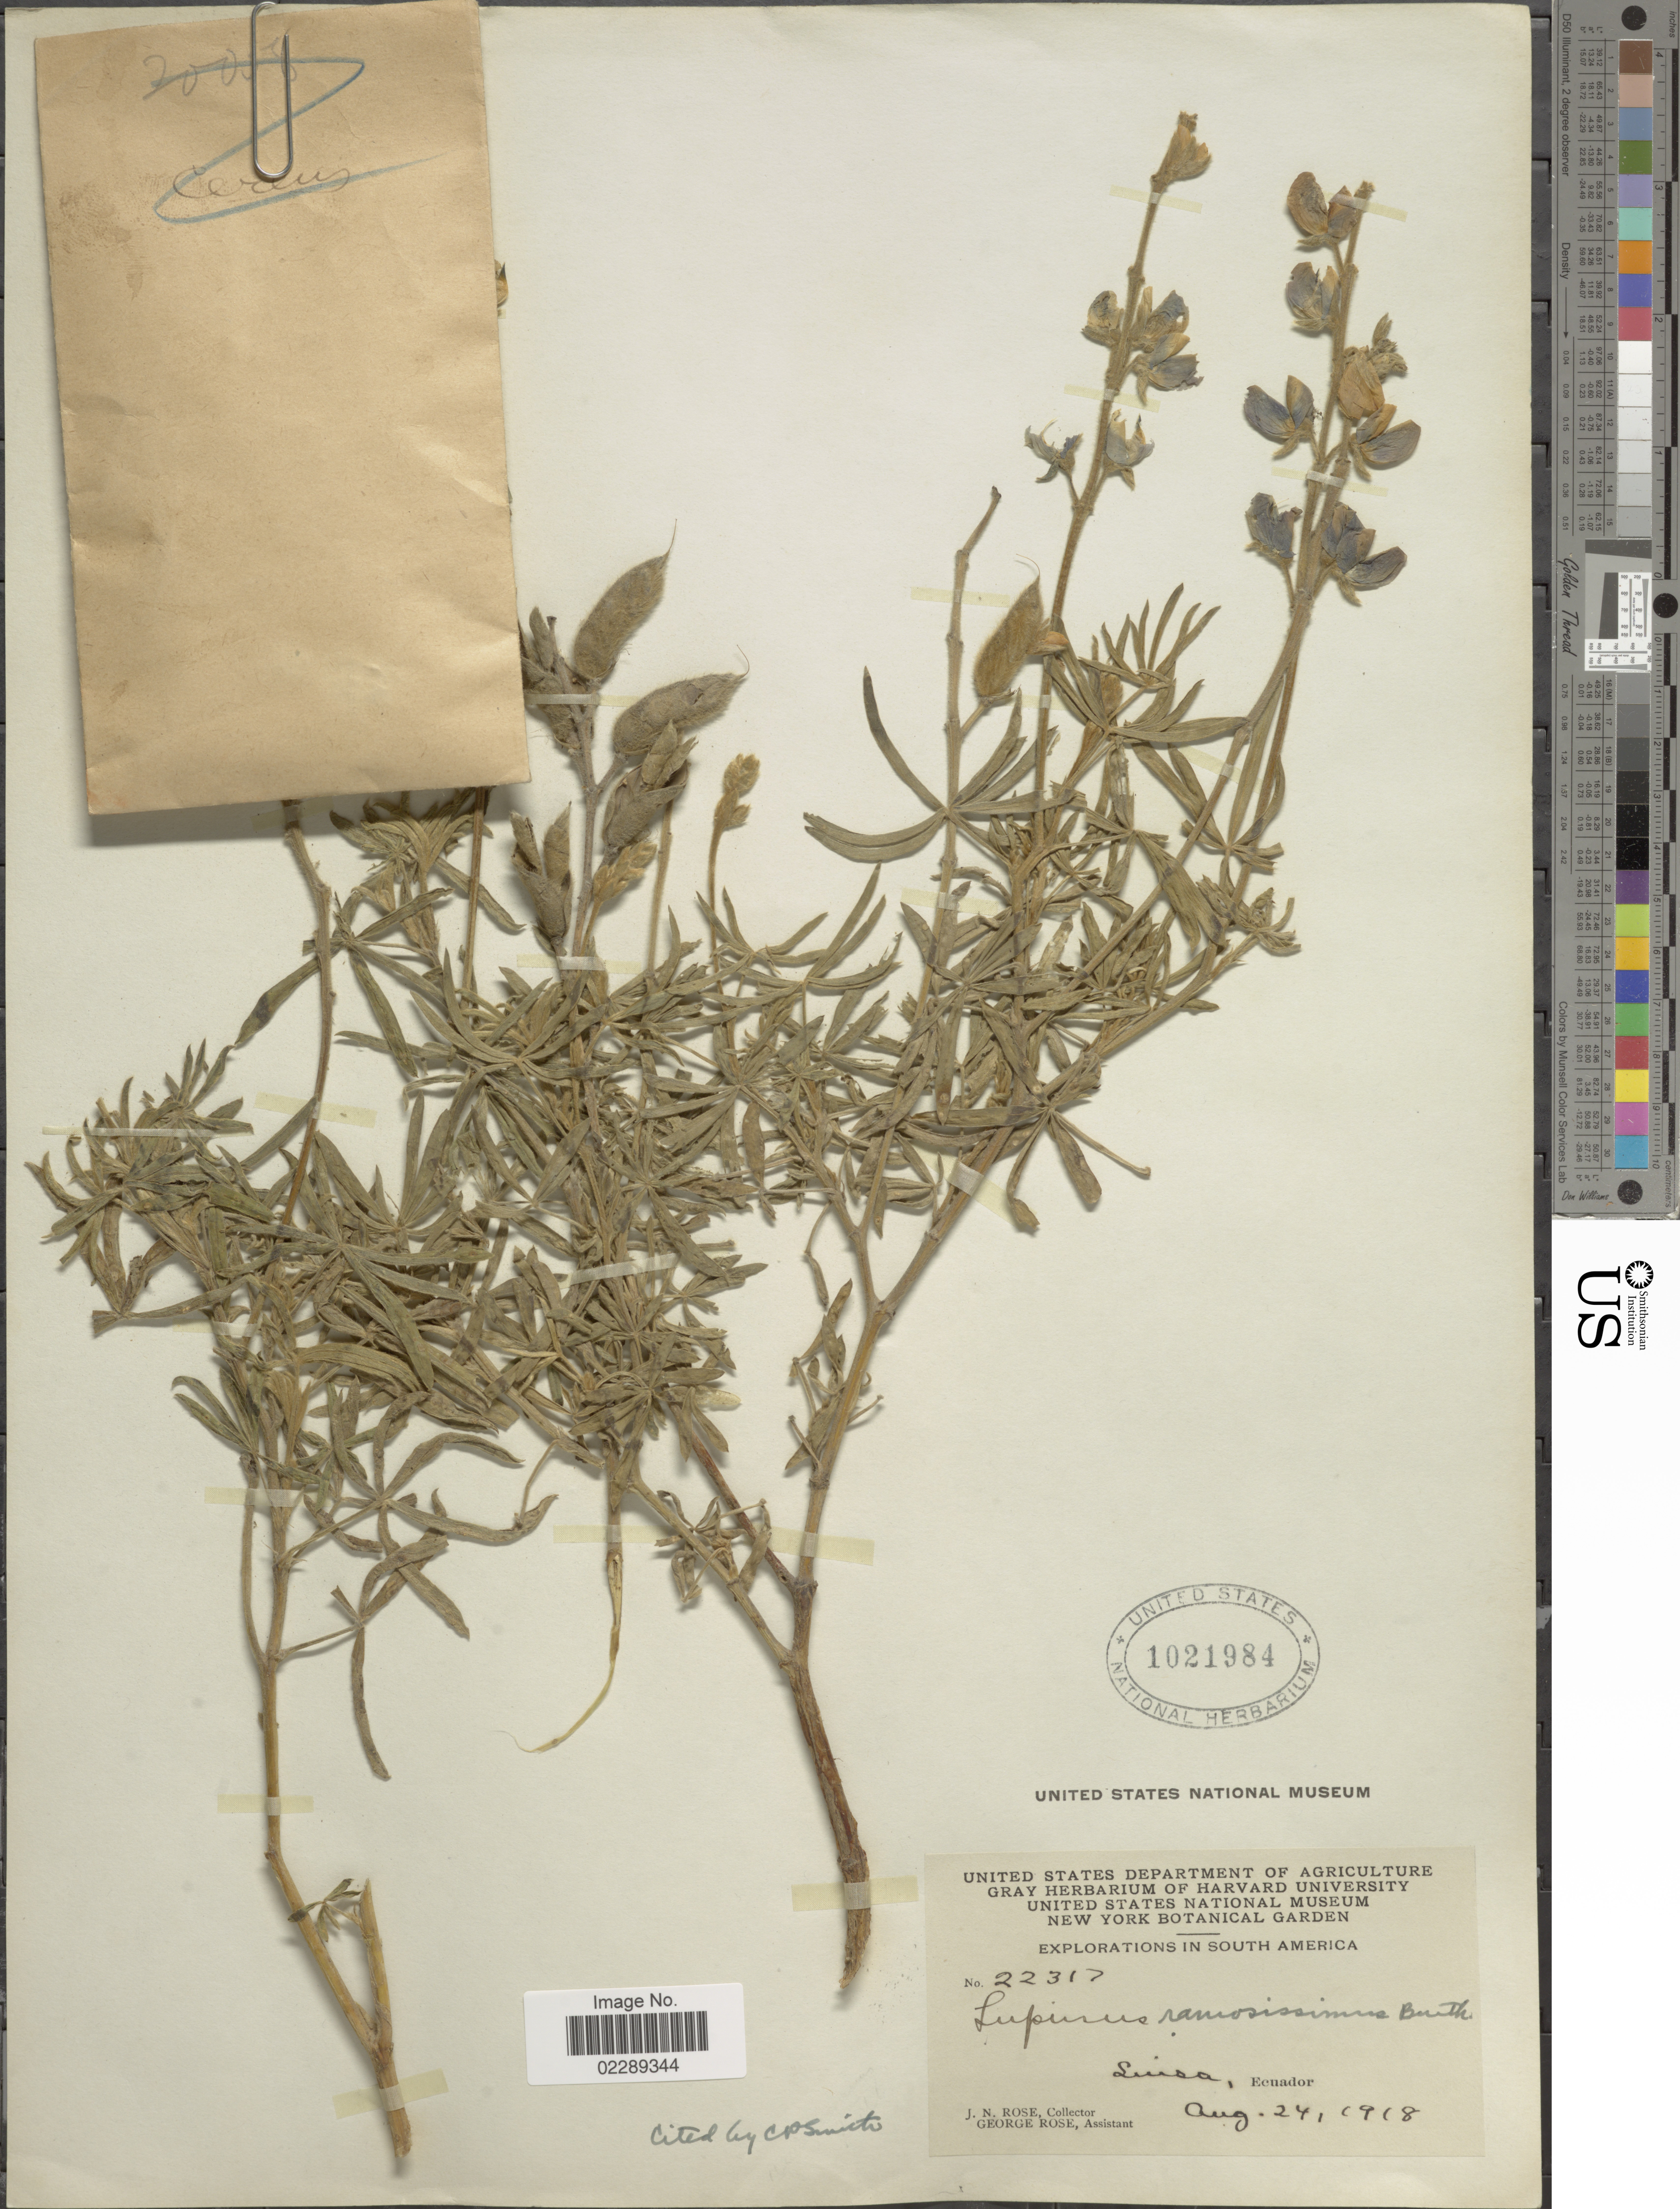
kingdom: Plantae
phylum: Tracheophyta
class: Magnoliopsida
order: Fabales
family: Fabaceae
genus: Lupinus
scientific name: Lupinus ramosissimus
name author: Benth.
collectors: J. N. Rose & G. Rose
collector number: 22317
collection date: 1918-08-24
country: Ecuador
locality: Luisa, Ecuador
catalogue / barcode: US 1021984